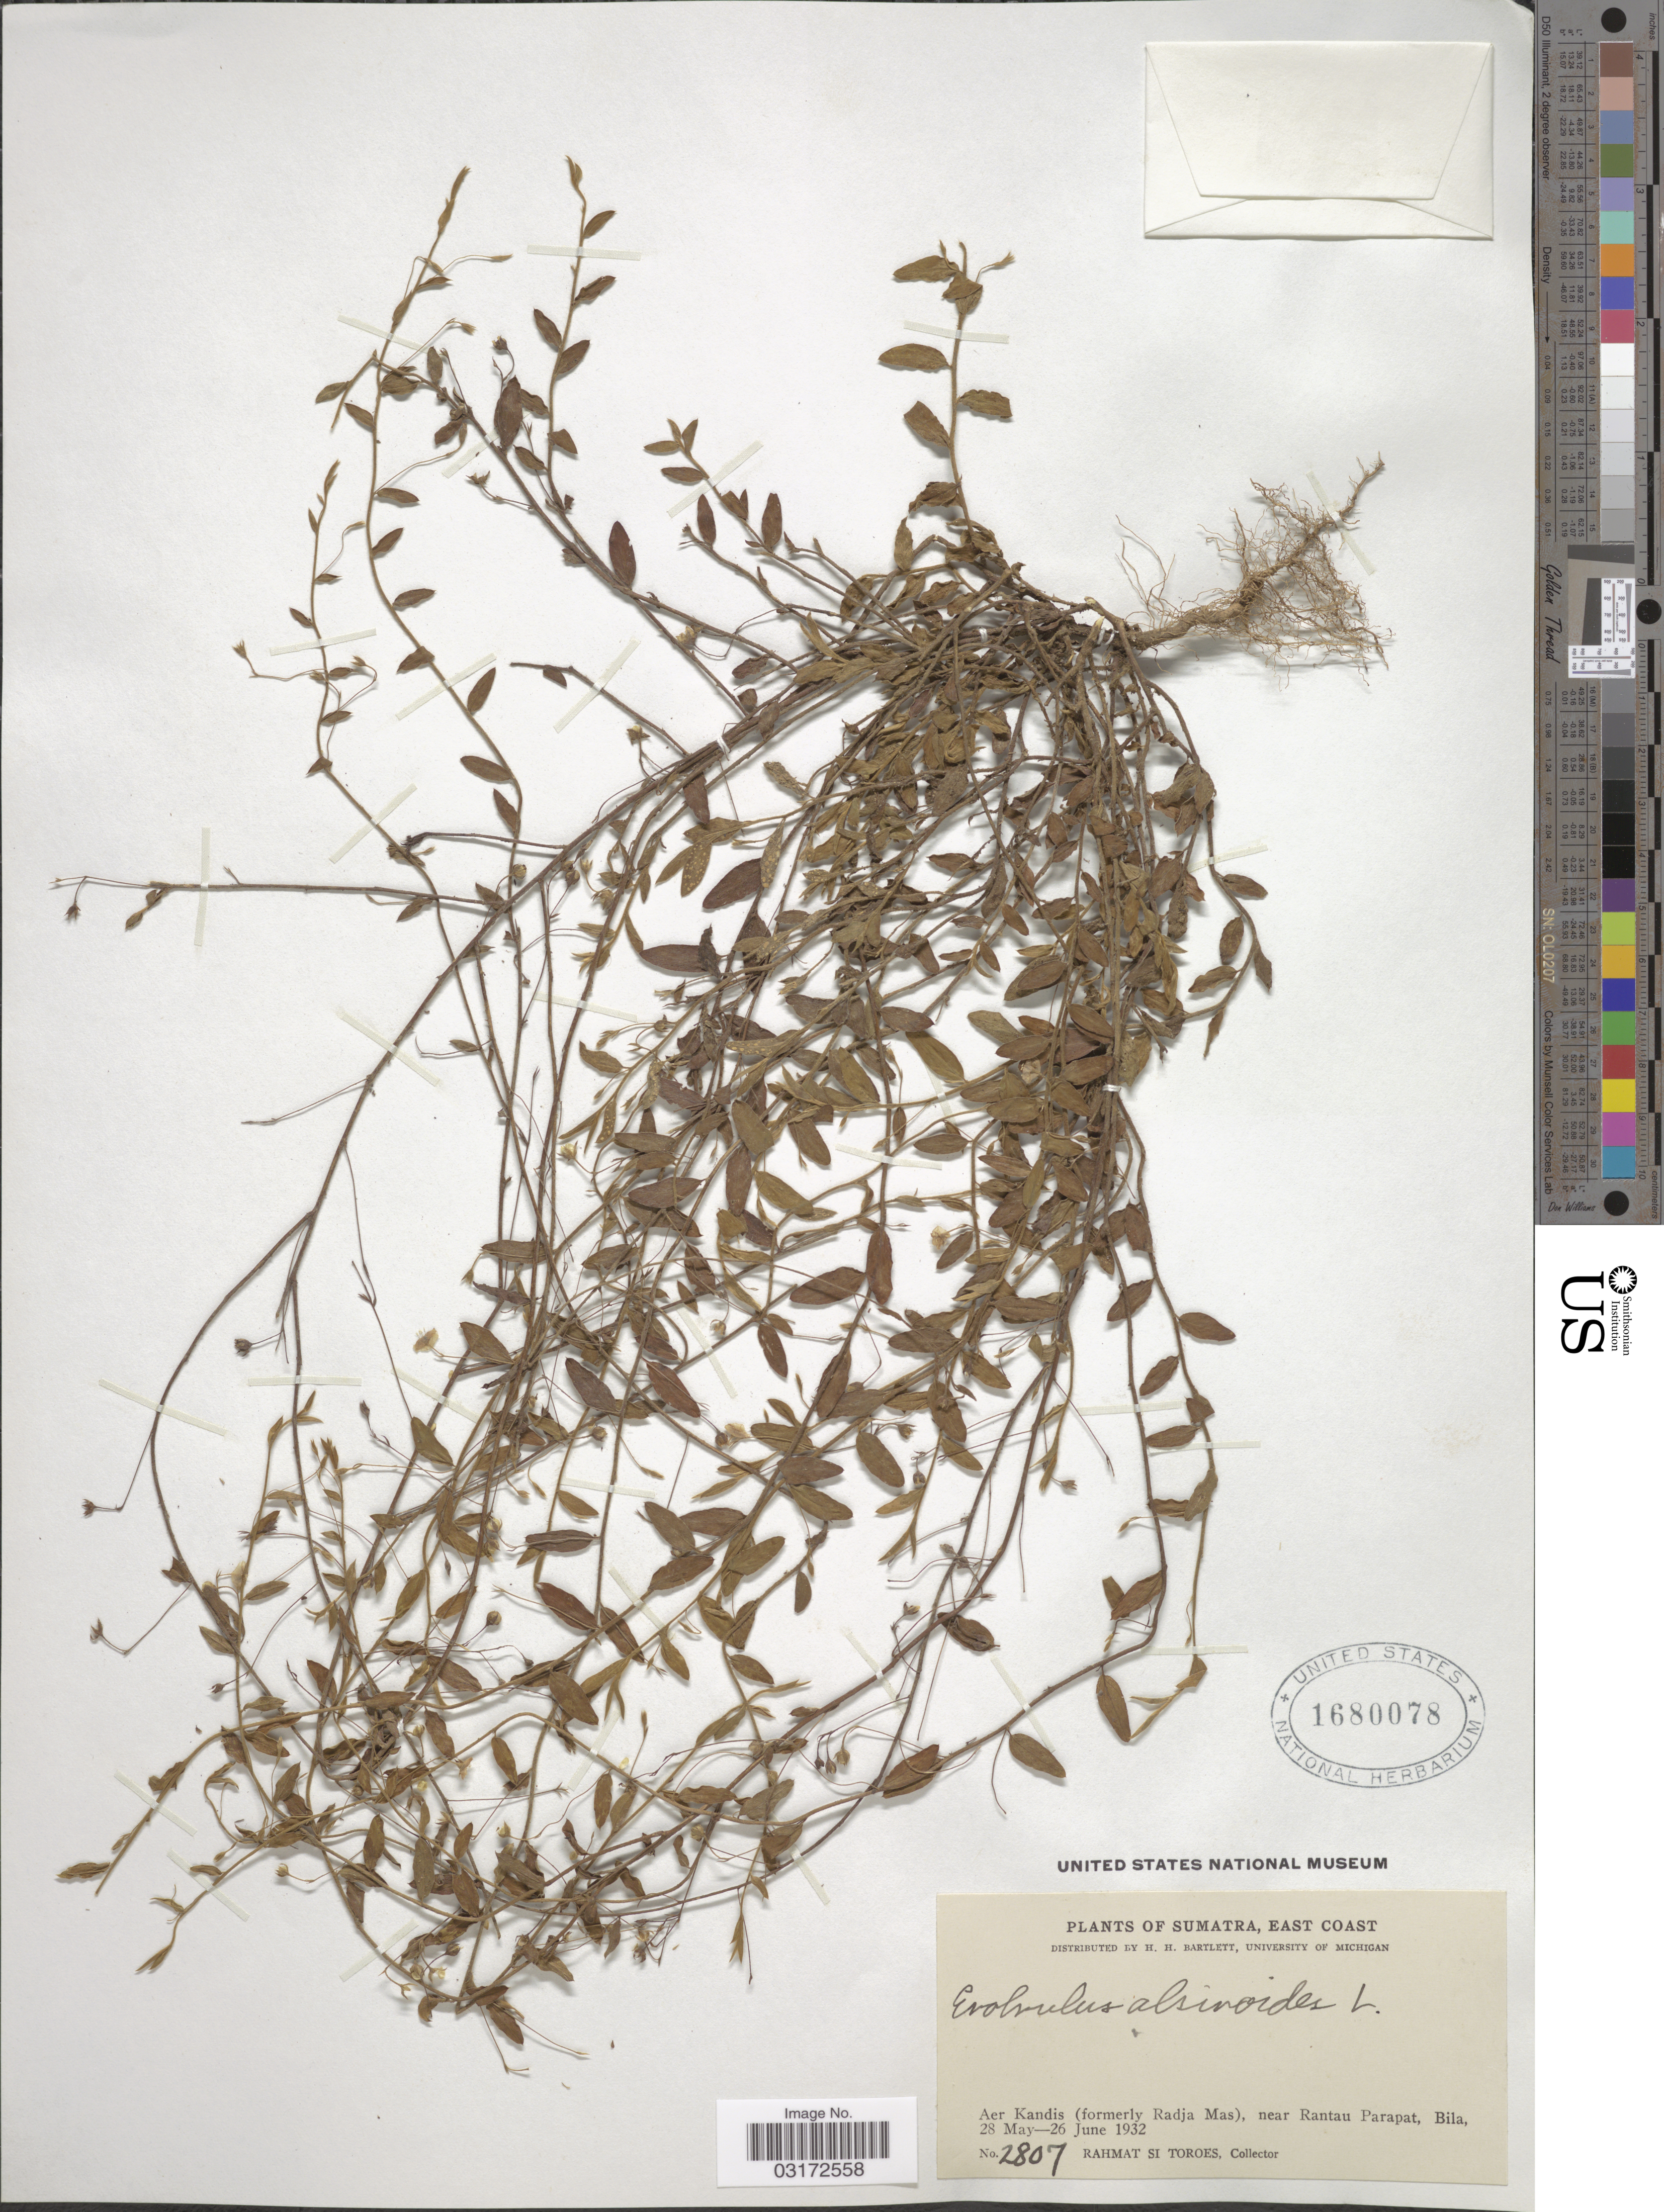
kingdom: Plantae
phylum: Tracheophyta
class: Magnoliopsida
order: Solanales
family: Convolvulaceae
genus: Evolvulus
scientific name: Evolvulus alsinoides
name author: (L.) L.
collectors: Rahmat Si Boeea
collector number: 2807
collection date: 1932-05-28/1932-06-26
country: Indonesia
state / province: Sumatra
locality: East Coast. Aer Kandis (formerly Radja Mas), near Rantau Parapat, Bila.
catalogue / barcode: US 1680078